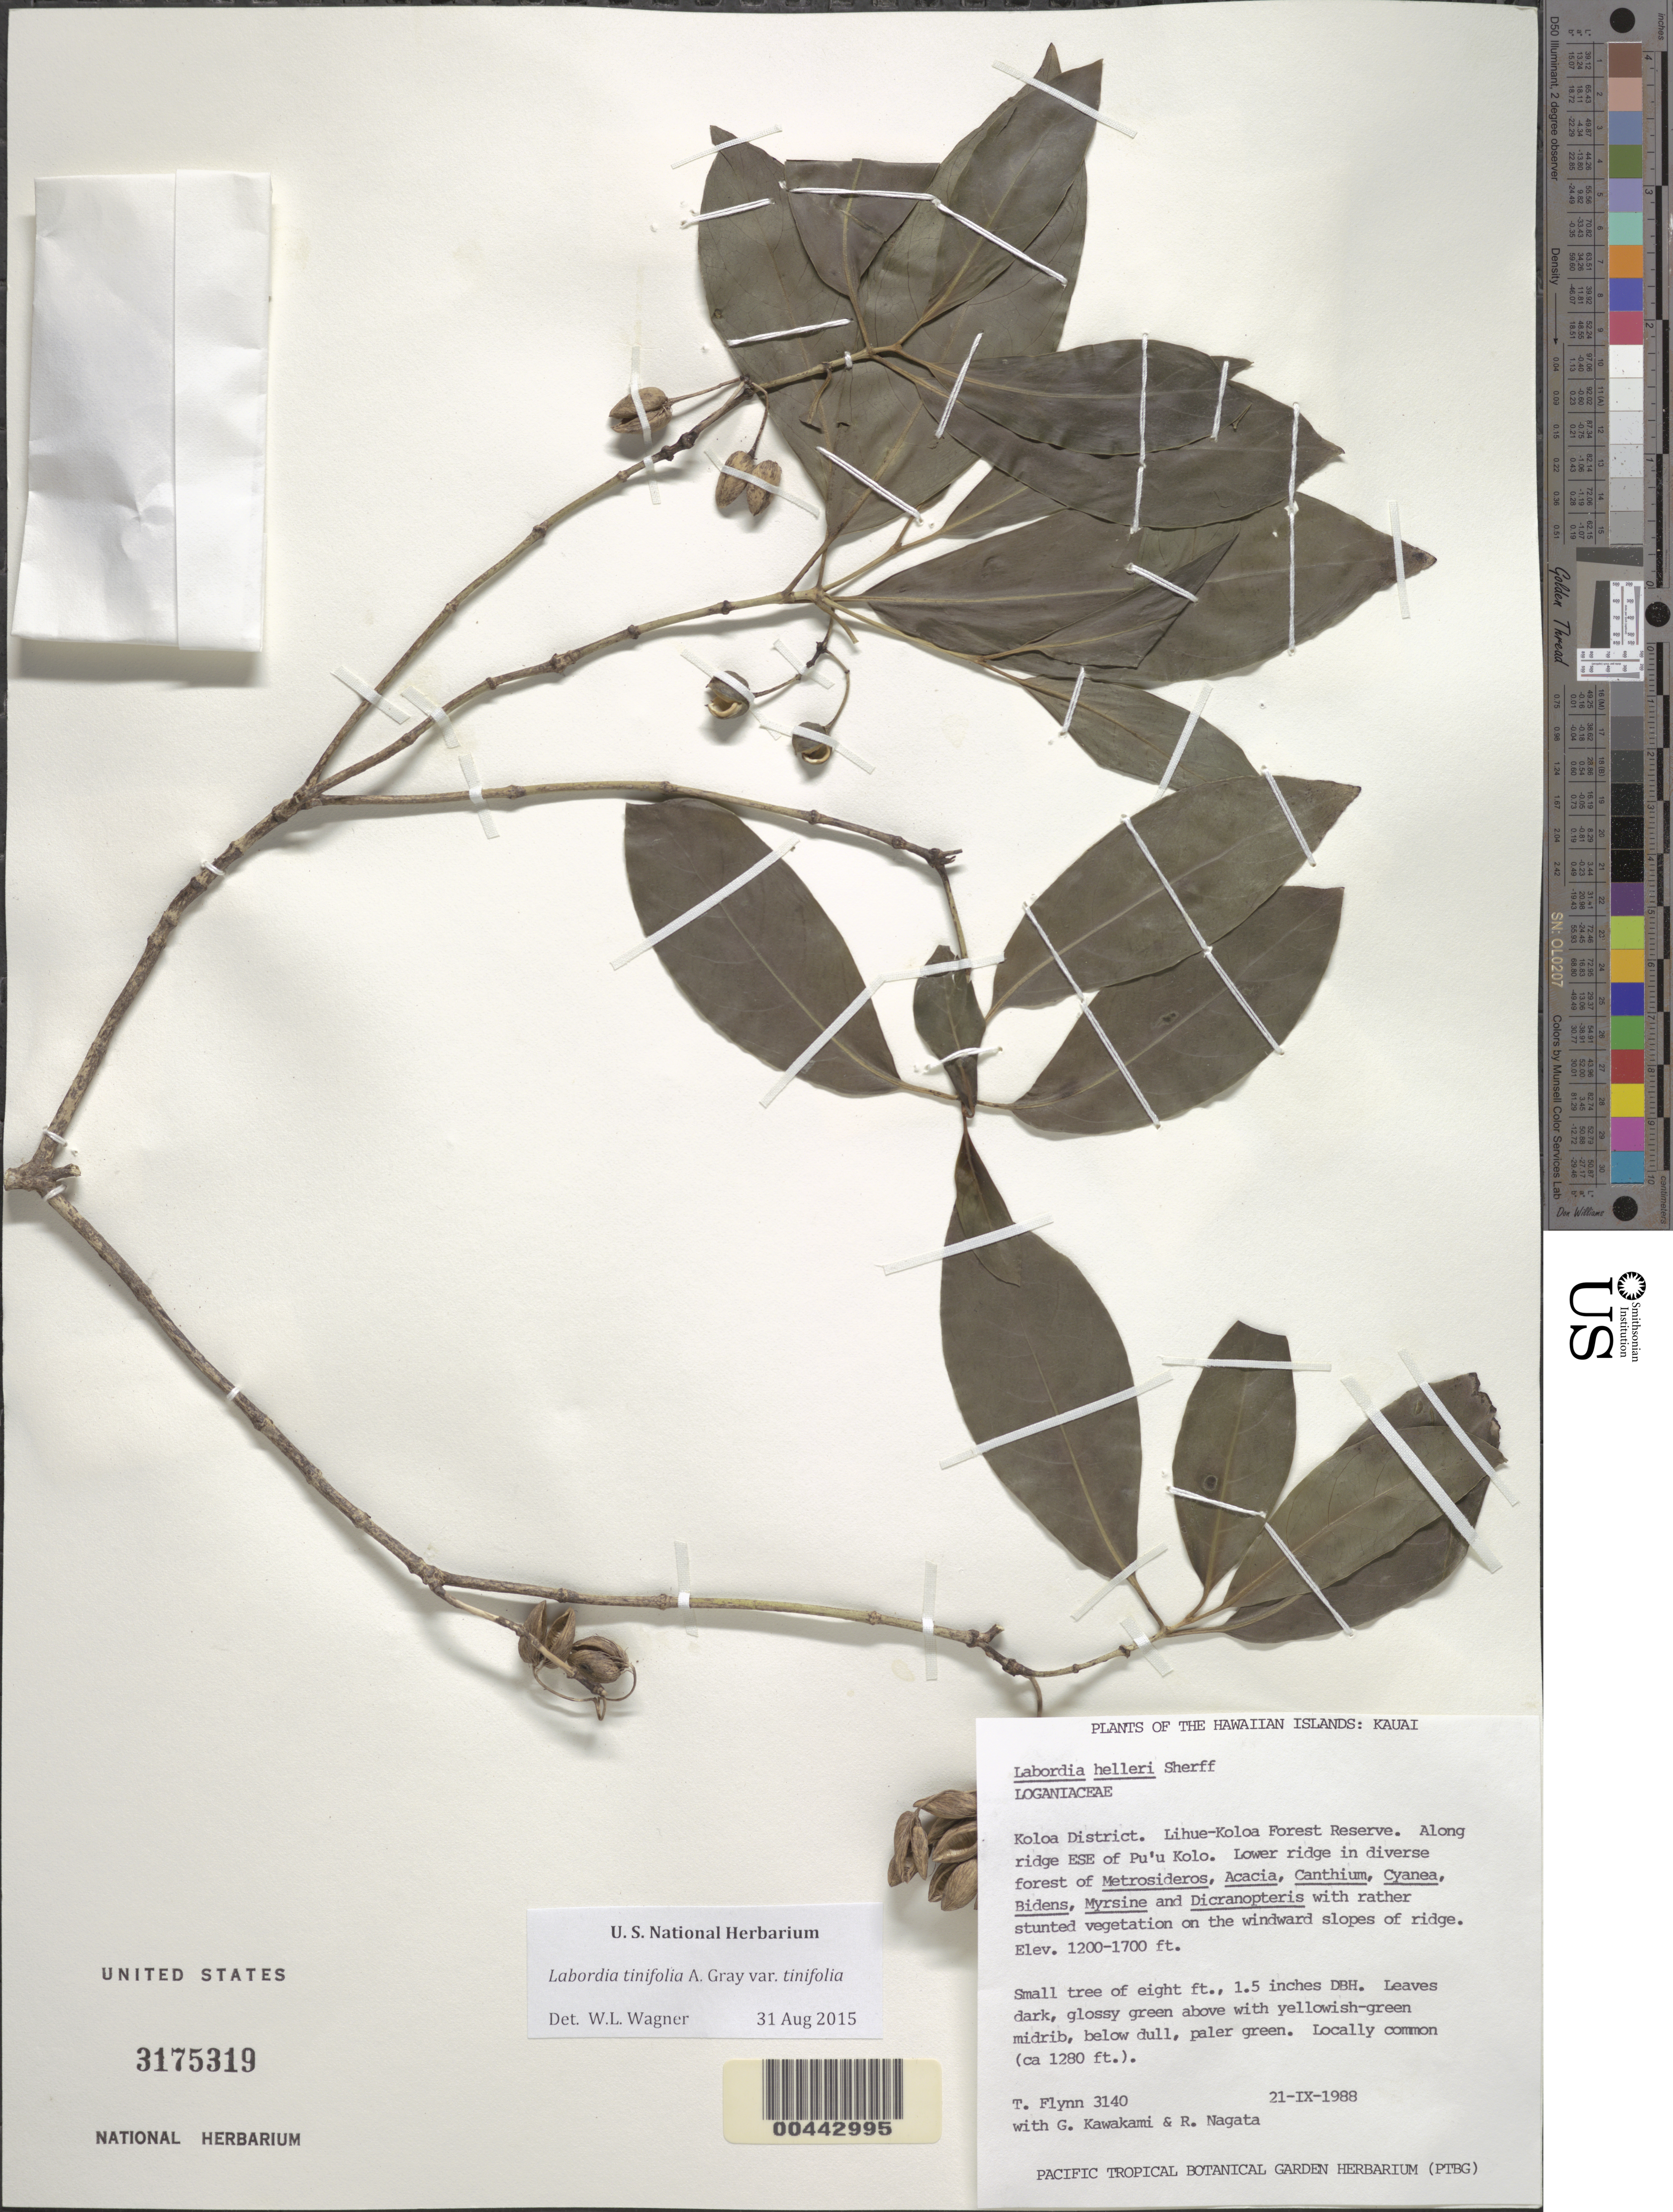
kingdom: Plantae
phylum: Tracheophyta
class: Magnoliopsida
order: Gentianales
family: Loganiaceae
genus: Geniostoma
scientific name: Geniostoma tinifolium var. tinifolium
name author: A. Gray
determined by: Wagner, W. L., (BOT), Smithsonian Institution - National Museum of Natural History (UNITED STATES)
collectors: T. W. Flynn, G. Kawakami & R. Nagata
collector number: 3140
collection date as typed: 21 Sep 1988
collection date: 1988-09-21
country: United States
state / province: Hawaii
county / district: Kauai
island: Kaua'i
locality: Koloa District. Lihue-Koloa Forest Reserve. Along ridge ESE of Pu'u Kolo.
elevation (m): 366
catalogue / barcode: US 3175319